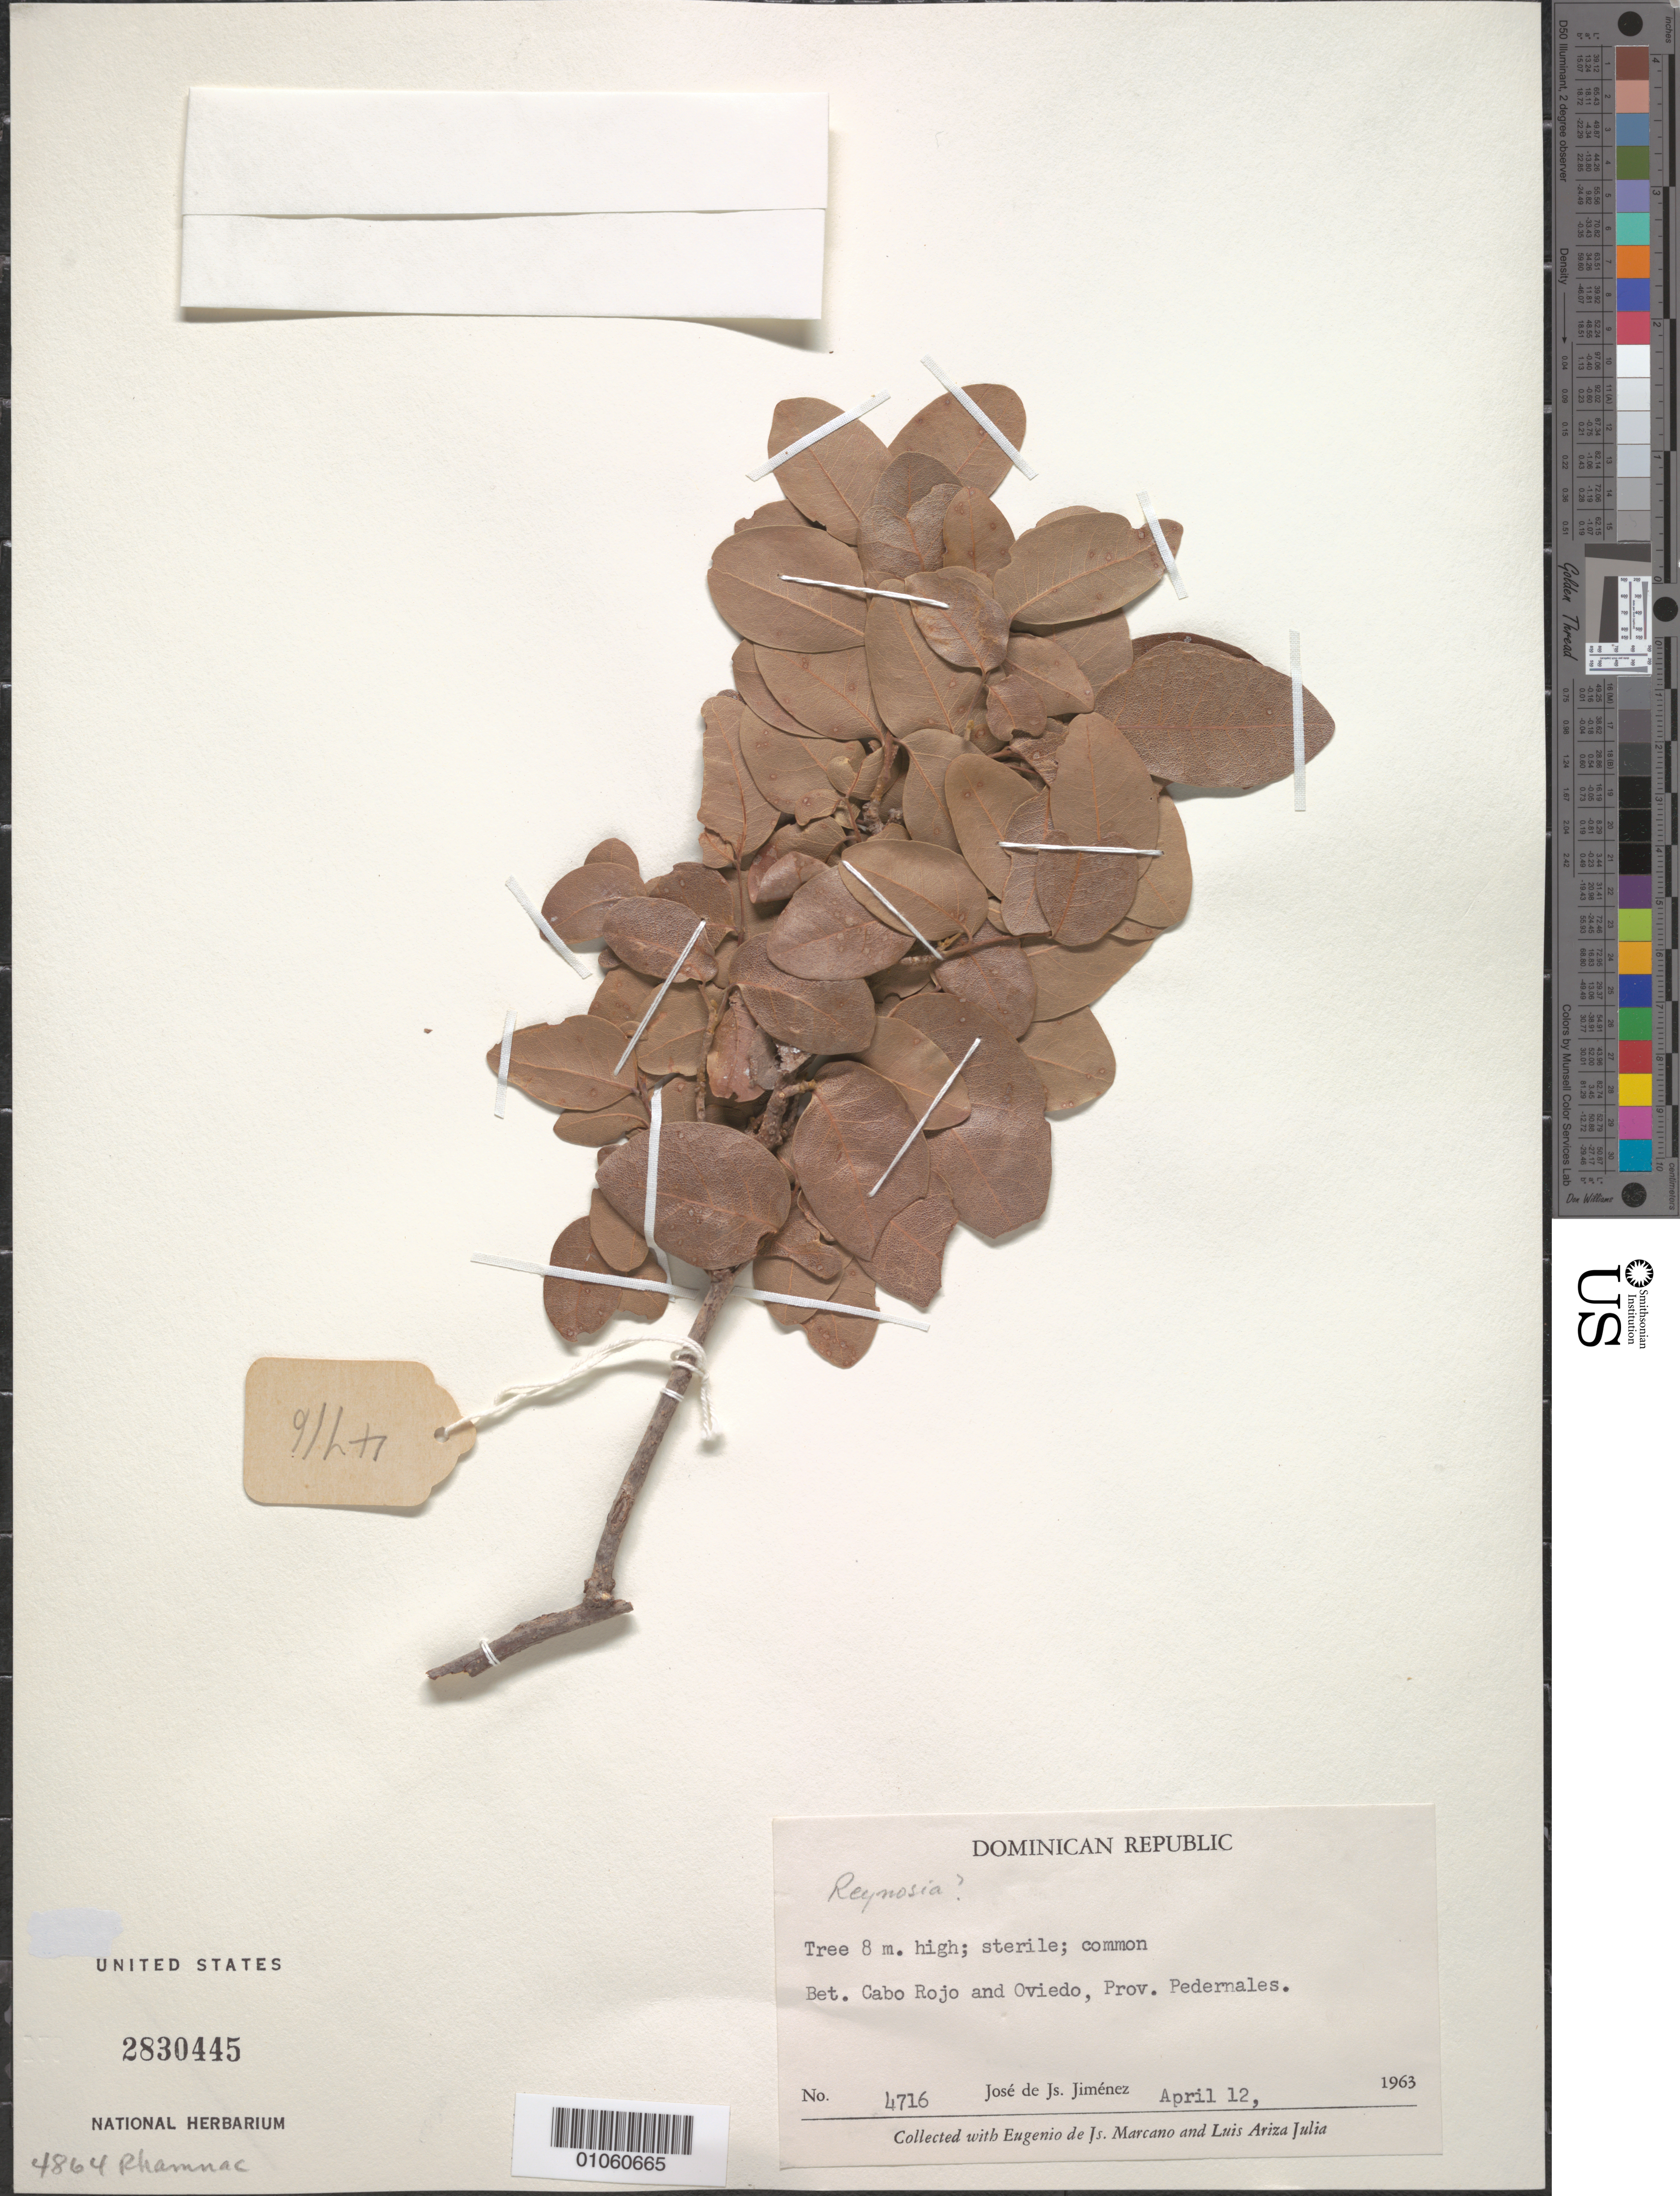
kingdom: Plantae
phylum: Tracheophyta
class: Magnoliopsida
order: Rosales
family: Rhamnaceae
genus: Reynosia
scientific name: Reynosia sp.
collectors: J. J. Jiménez Almonte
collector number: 4716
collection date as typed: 12 Apr 1963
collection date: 1963-04-12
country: Dominican Republic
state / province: Pedernales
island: Hispaniola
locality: Between Cabo Rojo and Oviedo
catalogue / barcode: US 2830445